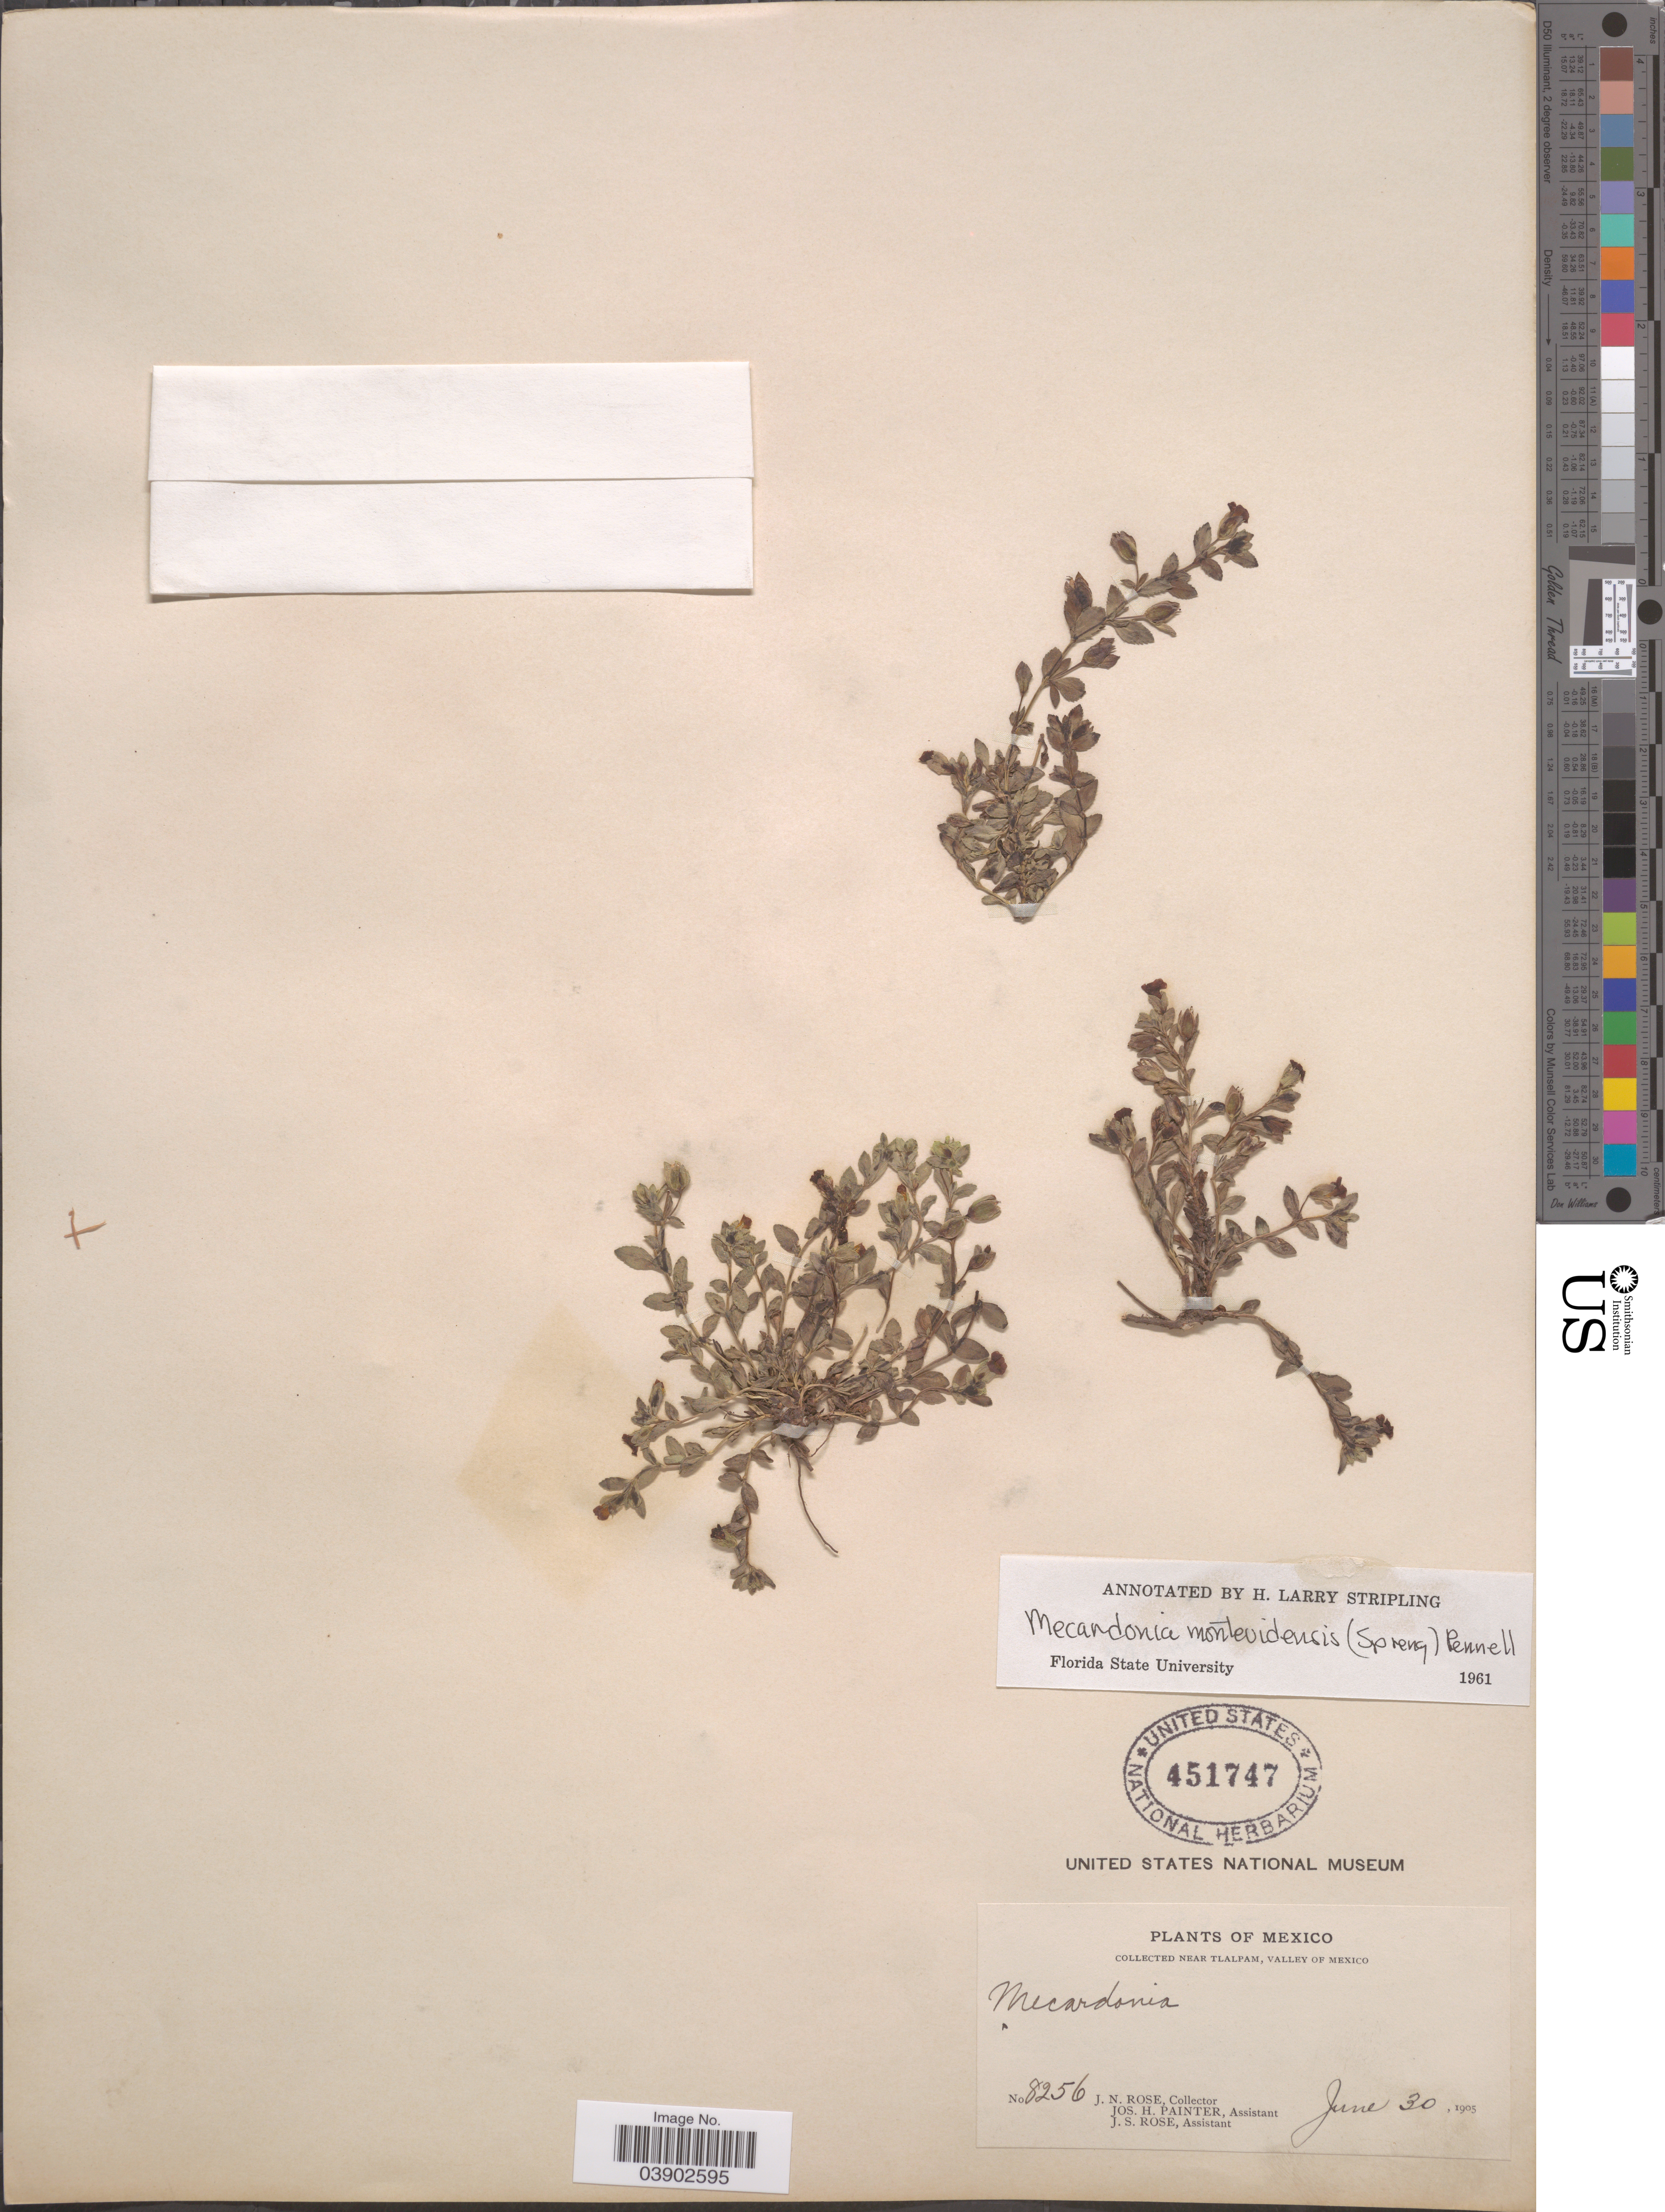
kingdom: Plantae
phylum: Tracheophyta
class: Magnoliopsida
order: Lamiales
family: Plantaginaceae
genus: Mecardonia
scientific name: Mecardonia procumbens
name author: (Mill.) Small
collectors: J. N. Rose, J. H. Painter & J. S. Rose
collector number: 8256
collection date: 1905-06-30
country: Mexico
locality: Near Tlalpam, valley of Mexico.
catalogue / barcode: US 451747